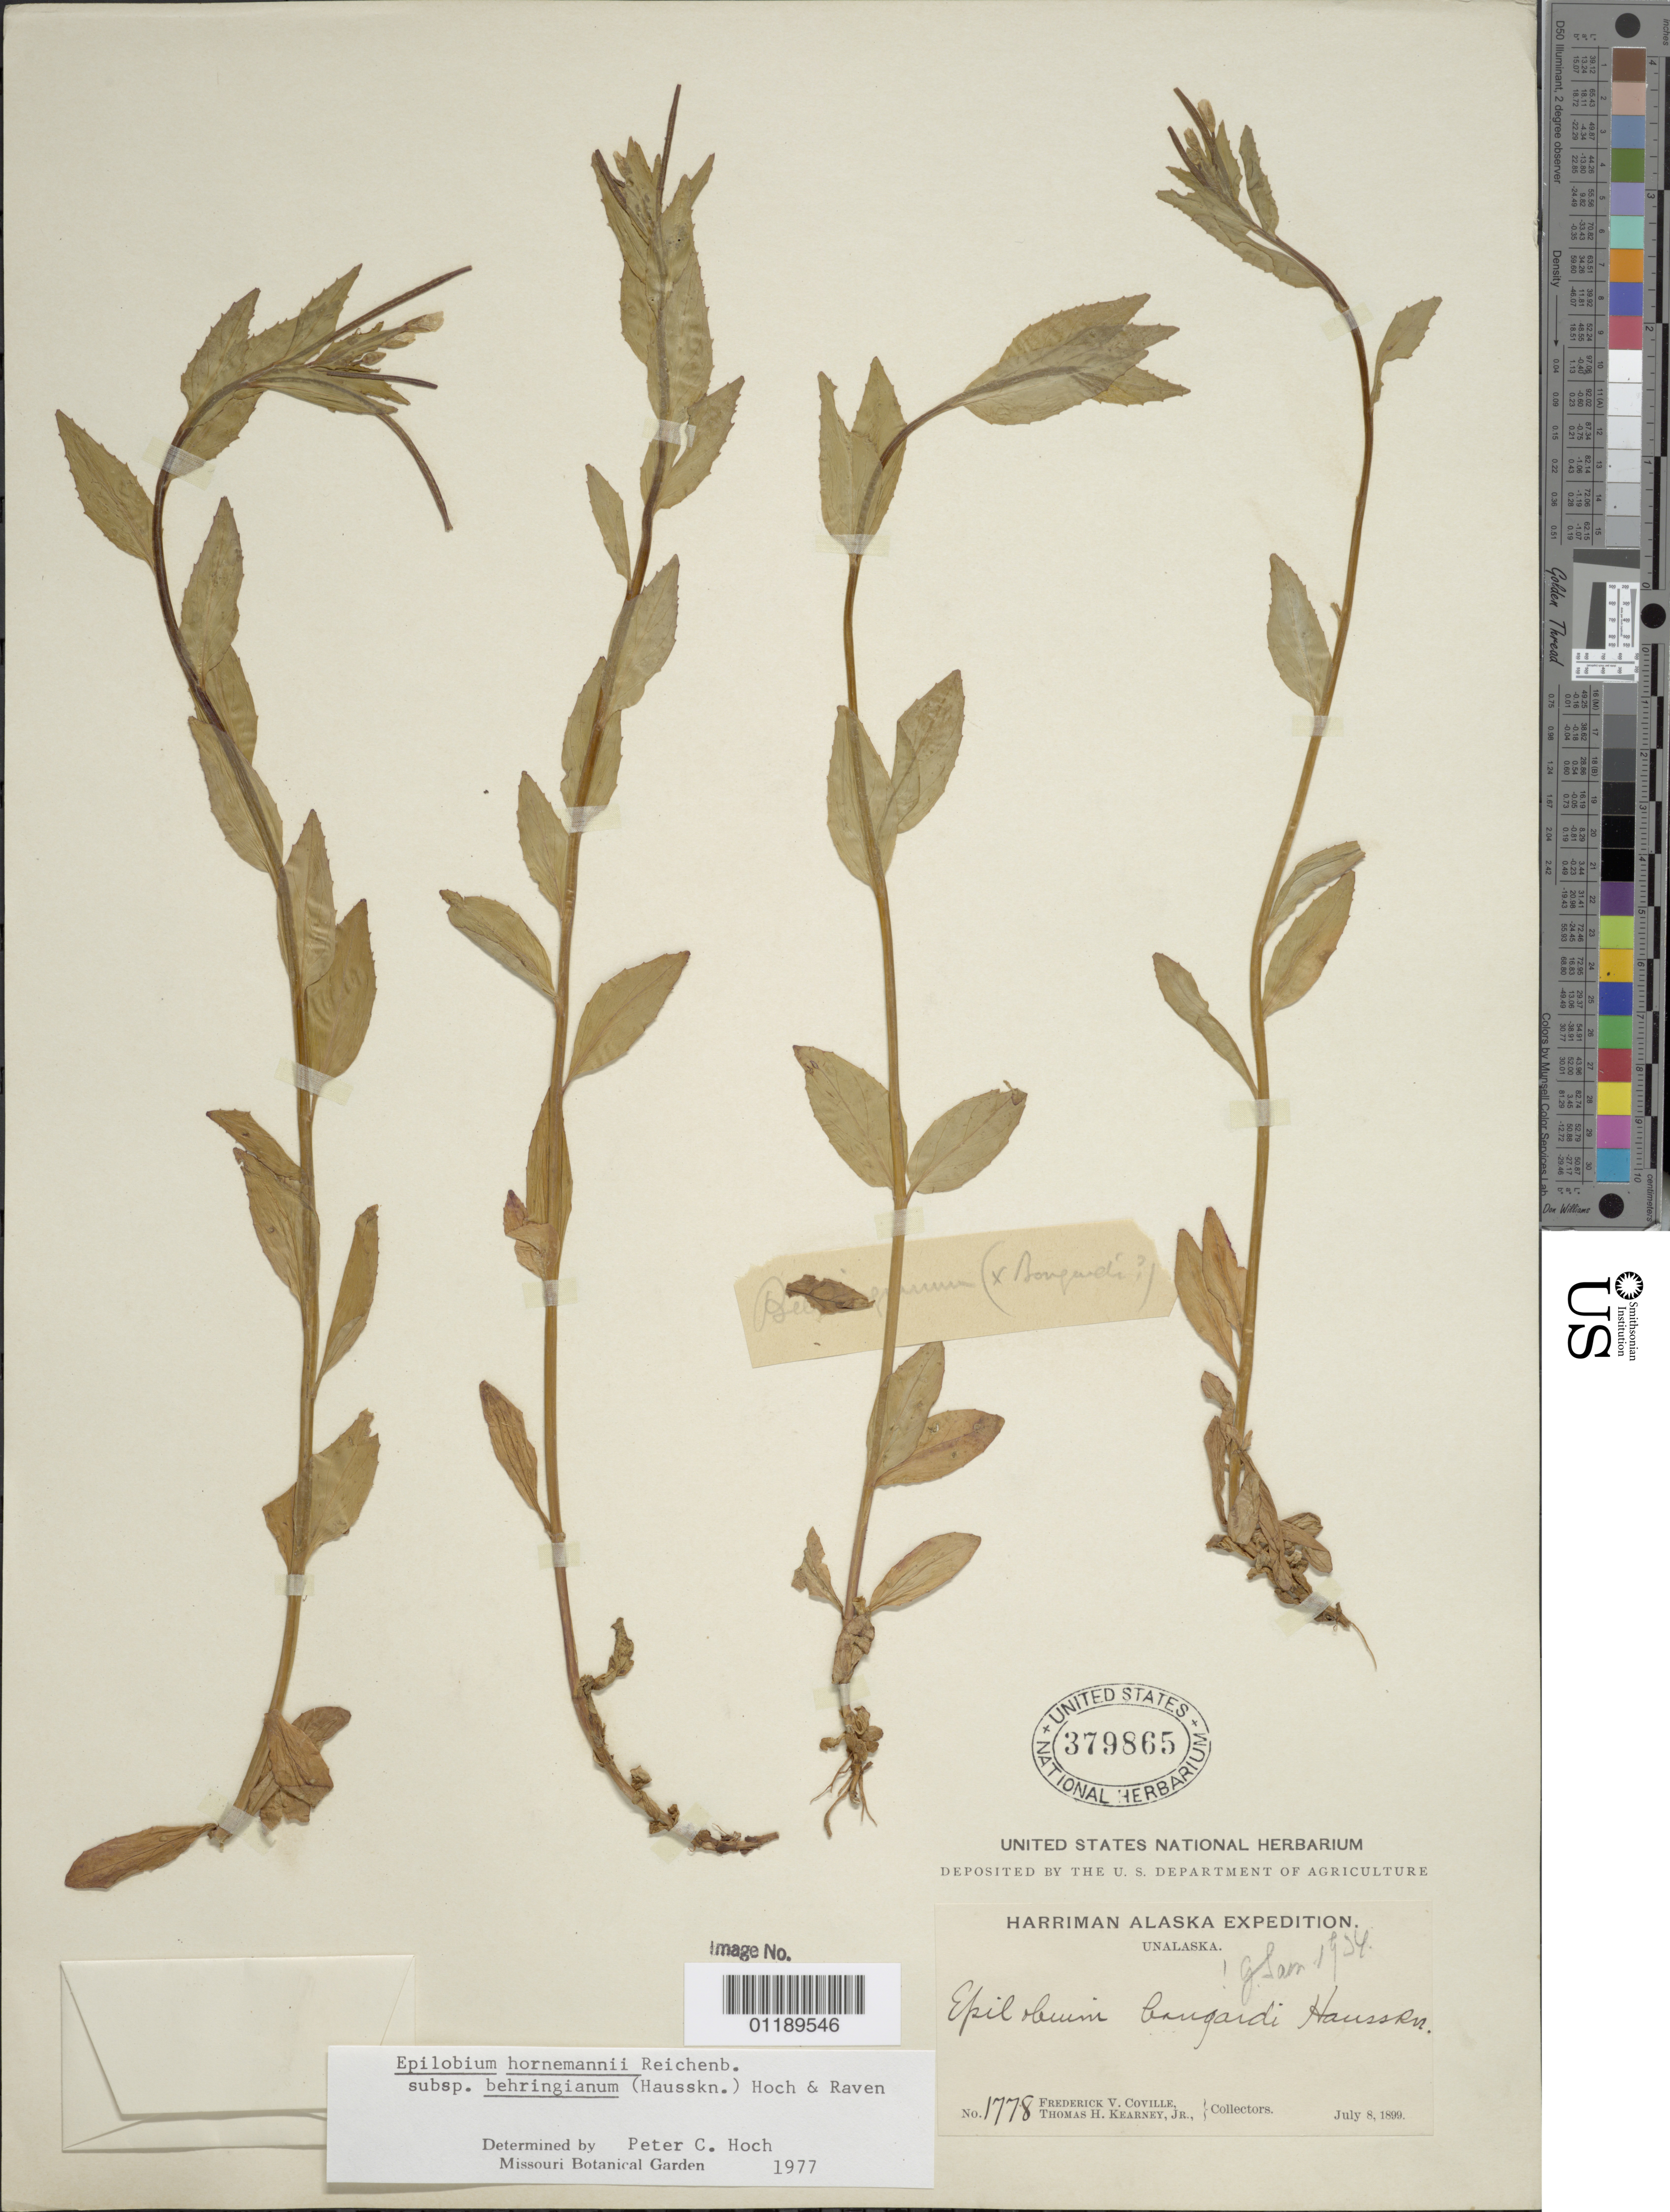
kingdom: Plantae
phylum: Tracheophyta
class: Magnoliopsida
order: Myrtales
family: Onagraceae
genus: Epilobium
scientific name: Epilobium hornemannii subsp. behringianum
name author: (Hausskn.) Hoch & P.H. Raven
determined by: Hoch, P. C.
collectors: F. V. Coville & T. H. Kearney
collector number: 1778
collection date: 1899-07-08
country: United States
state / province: Alaska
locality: Unalaska.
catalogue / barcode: US 379865